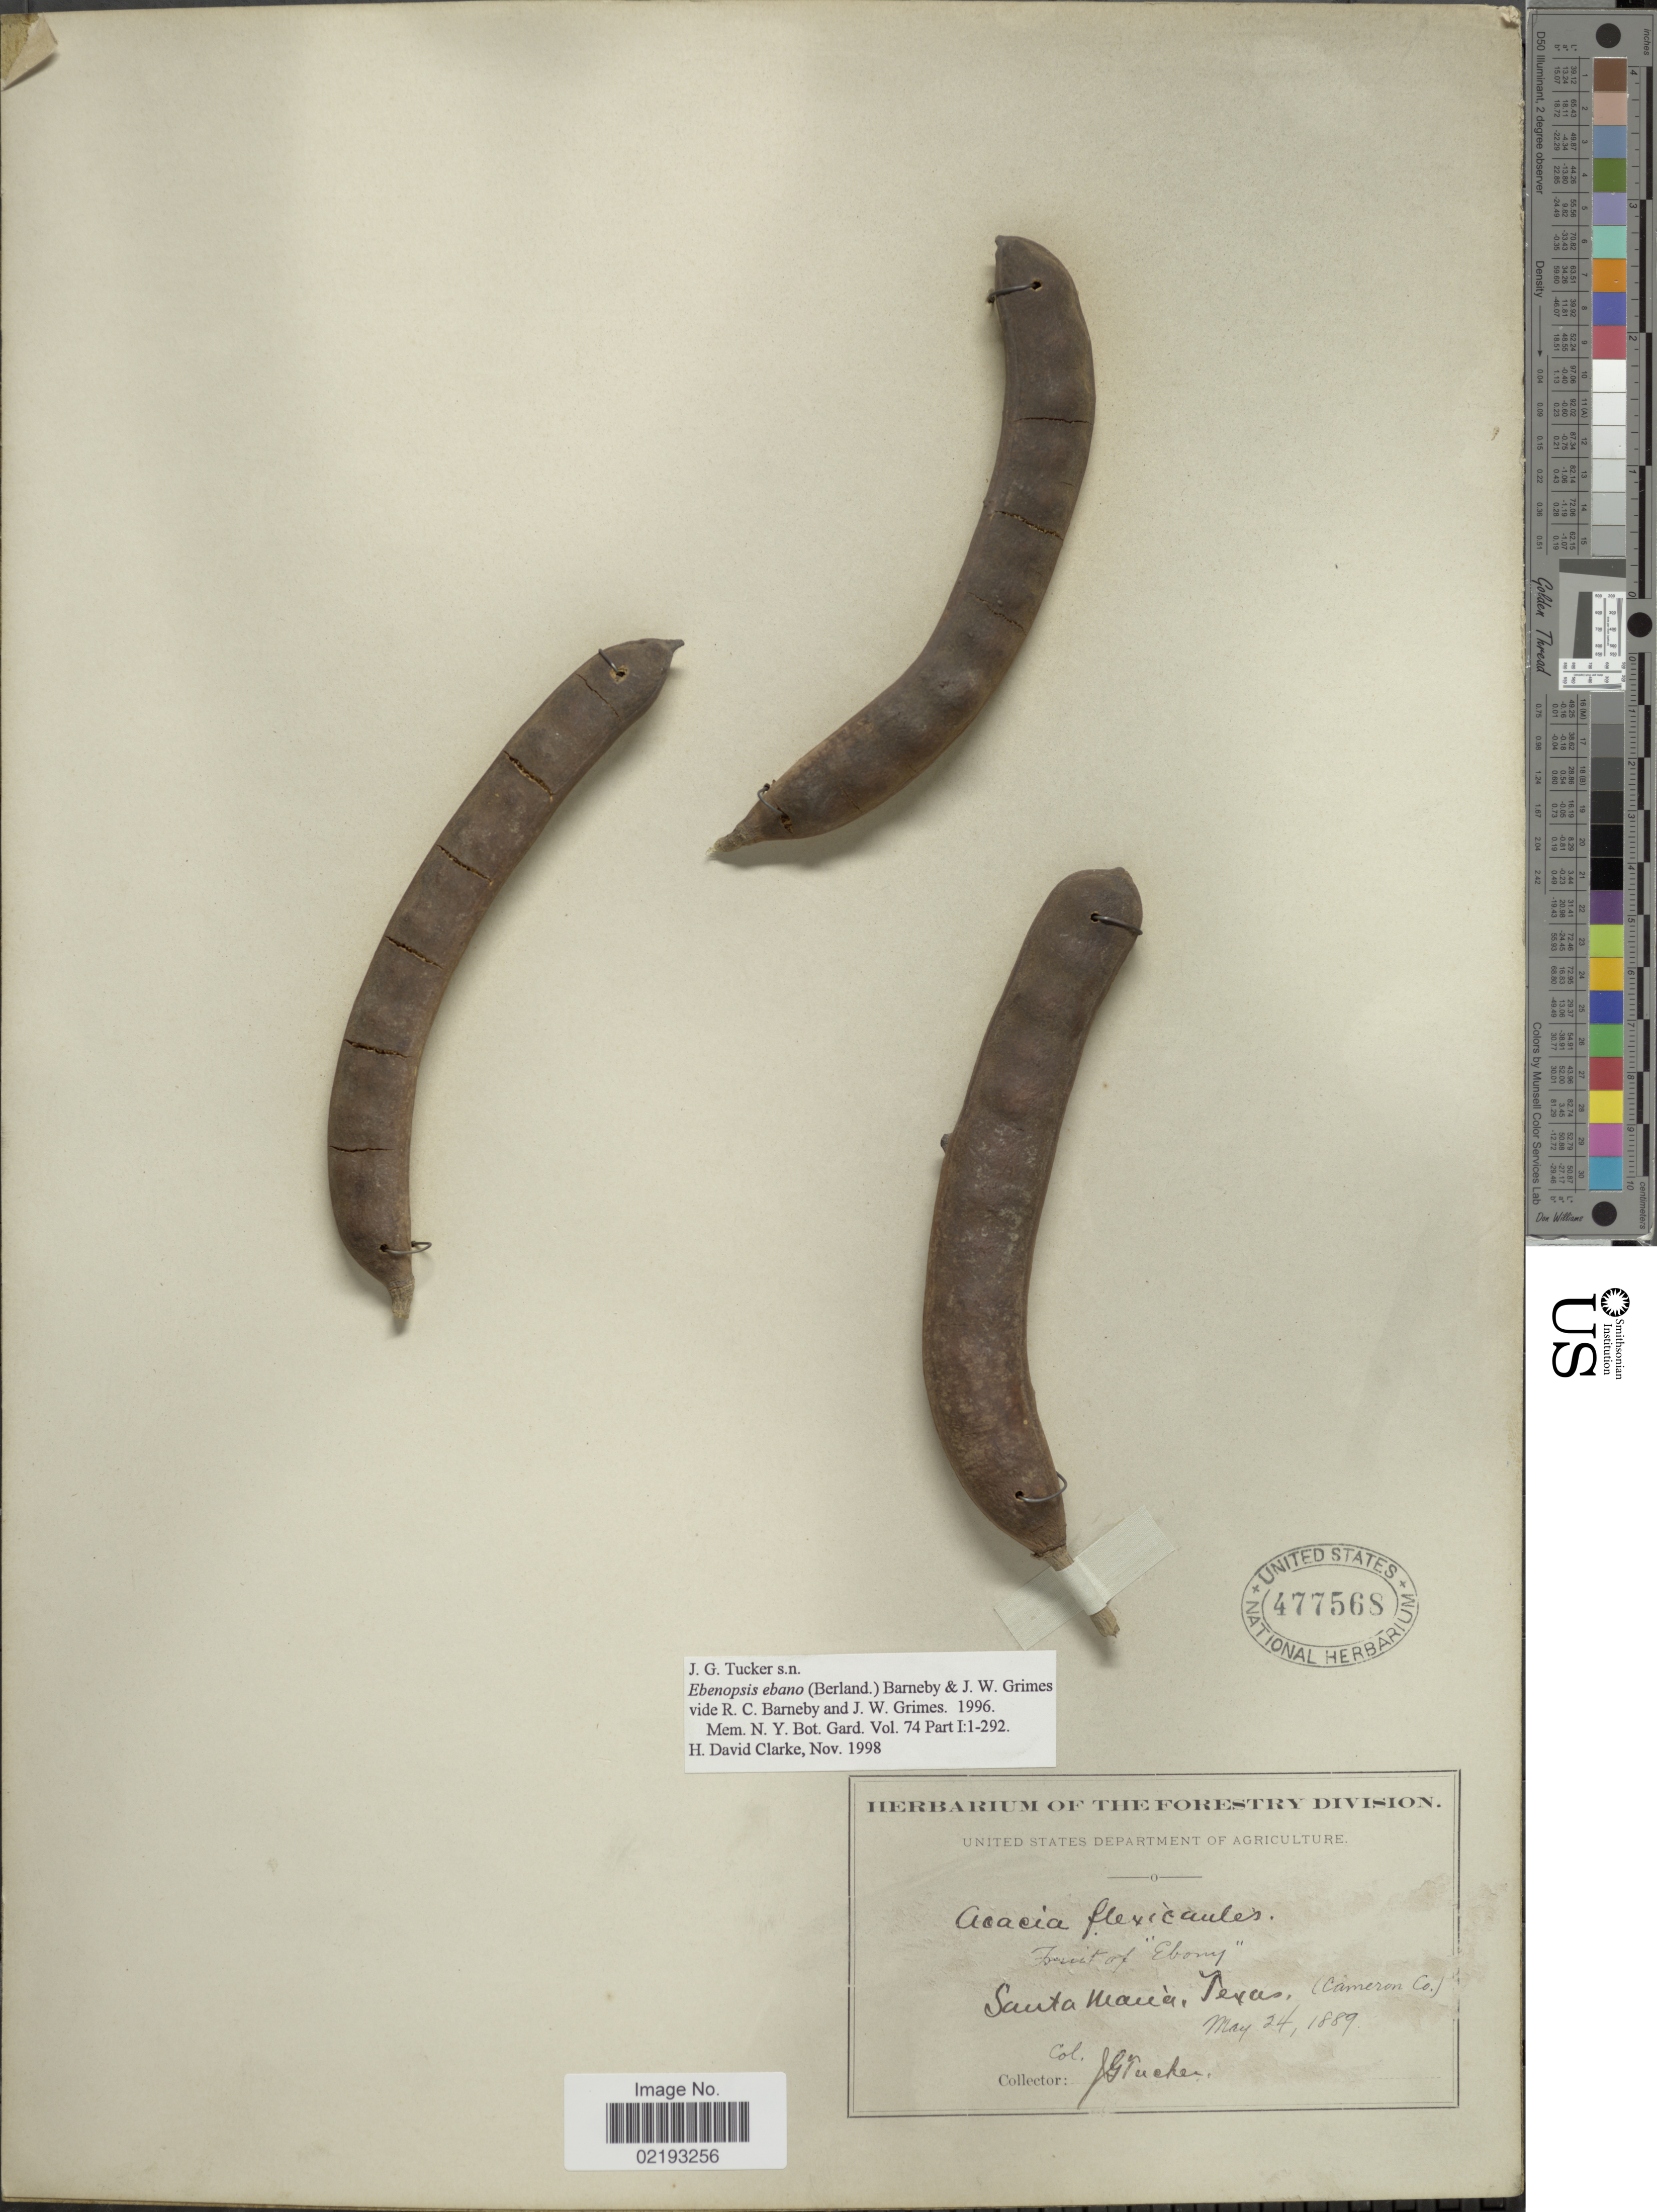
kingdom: Plantae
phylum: Tracheophyta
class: Magnoliopsida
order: Fabales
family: Fabaceae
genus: Ebenopsis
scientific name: Ebenopsis ebano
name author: (Berland.) Barneby & J.W. Grimes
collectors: J. G. Tucker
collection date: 1889-05-24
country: United States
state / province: Texas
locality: Forest of 'Ebony, Santa Maria, (Cameron Co)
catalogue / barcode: US 477568